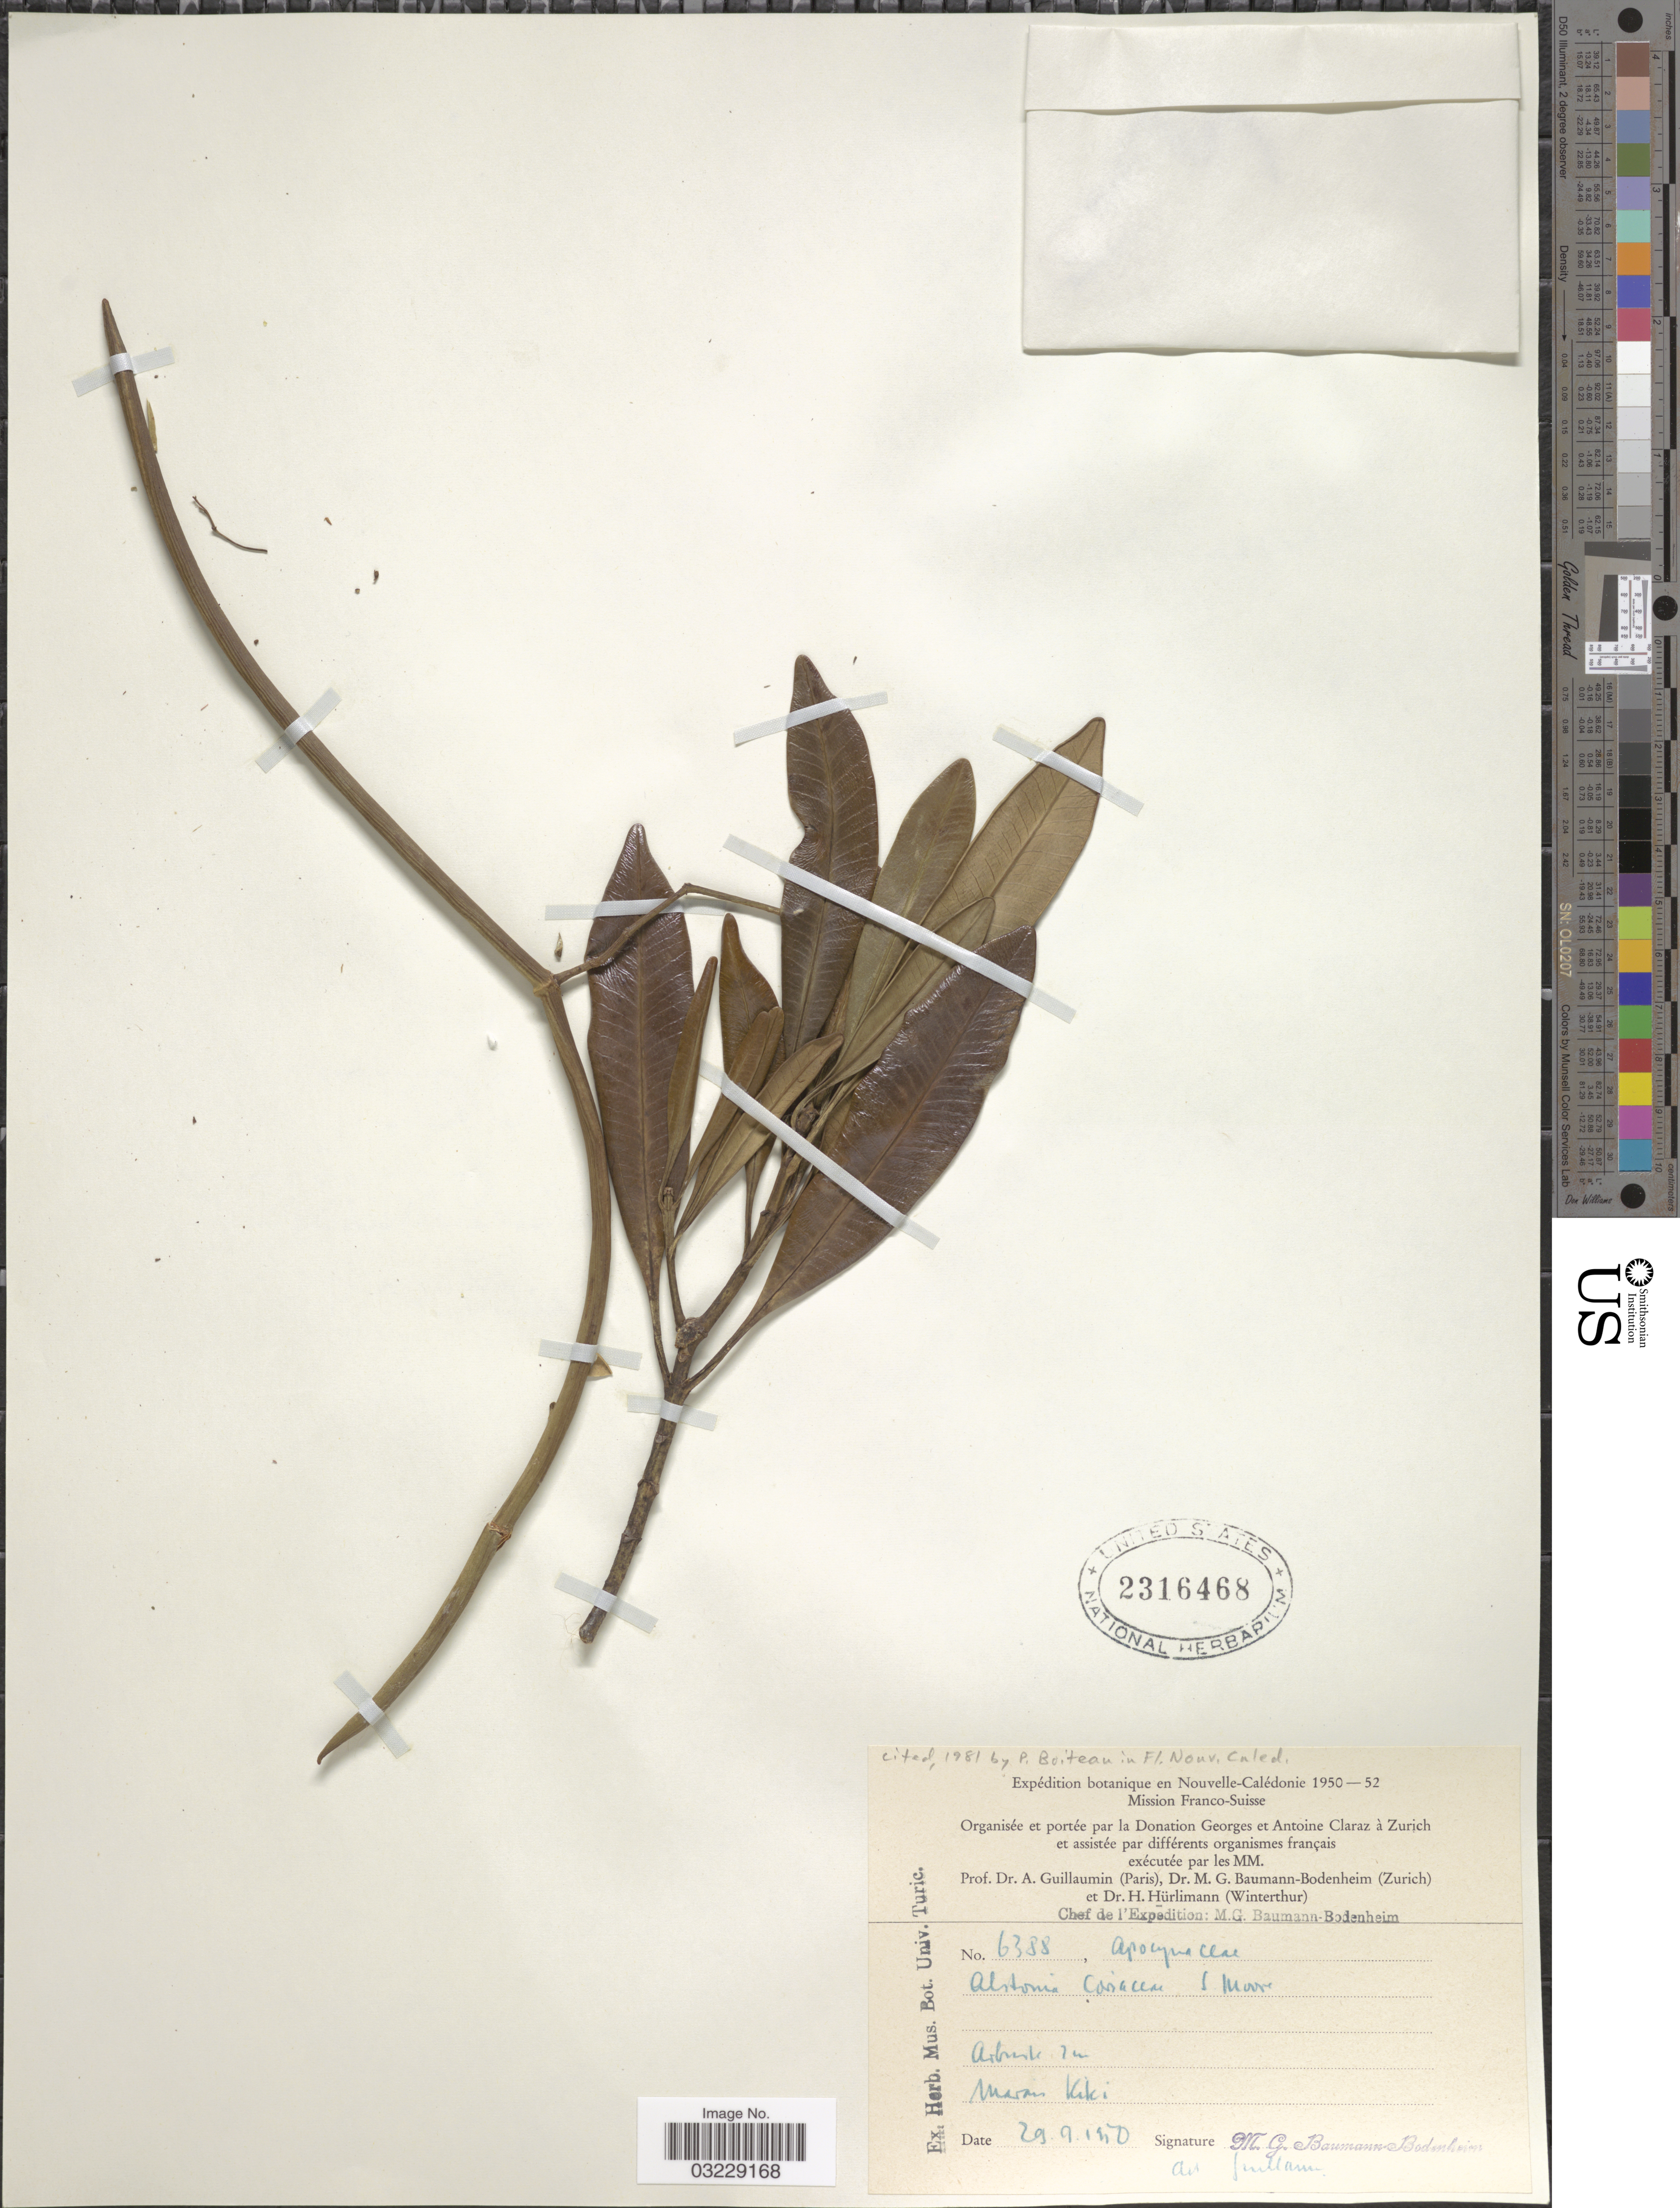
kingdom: Plantae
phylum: Tracheophyta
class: Magnoliopsida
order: Gentianales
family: Apocynaceae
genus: Alstonia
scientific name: Alstonia coriacea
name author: Pancher ex S. Moore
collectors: M. G. Baumann-Bodenheim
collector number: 6388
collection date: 1950-09-29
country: New Caledonia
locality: Marais Kiki.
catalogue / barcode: US 2316468